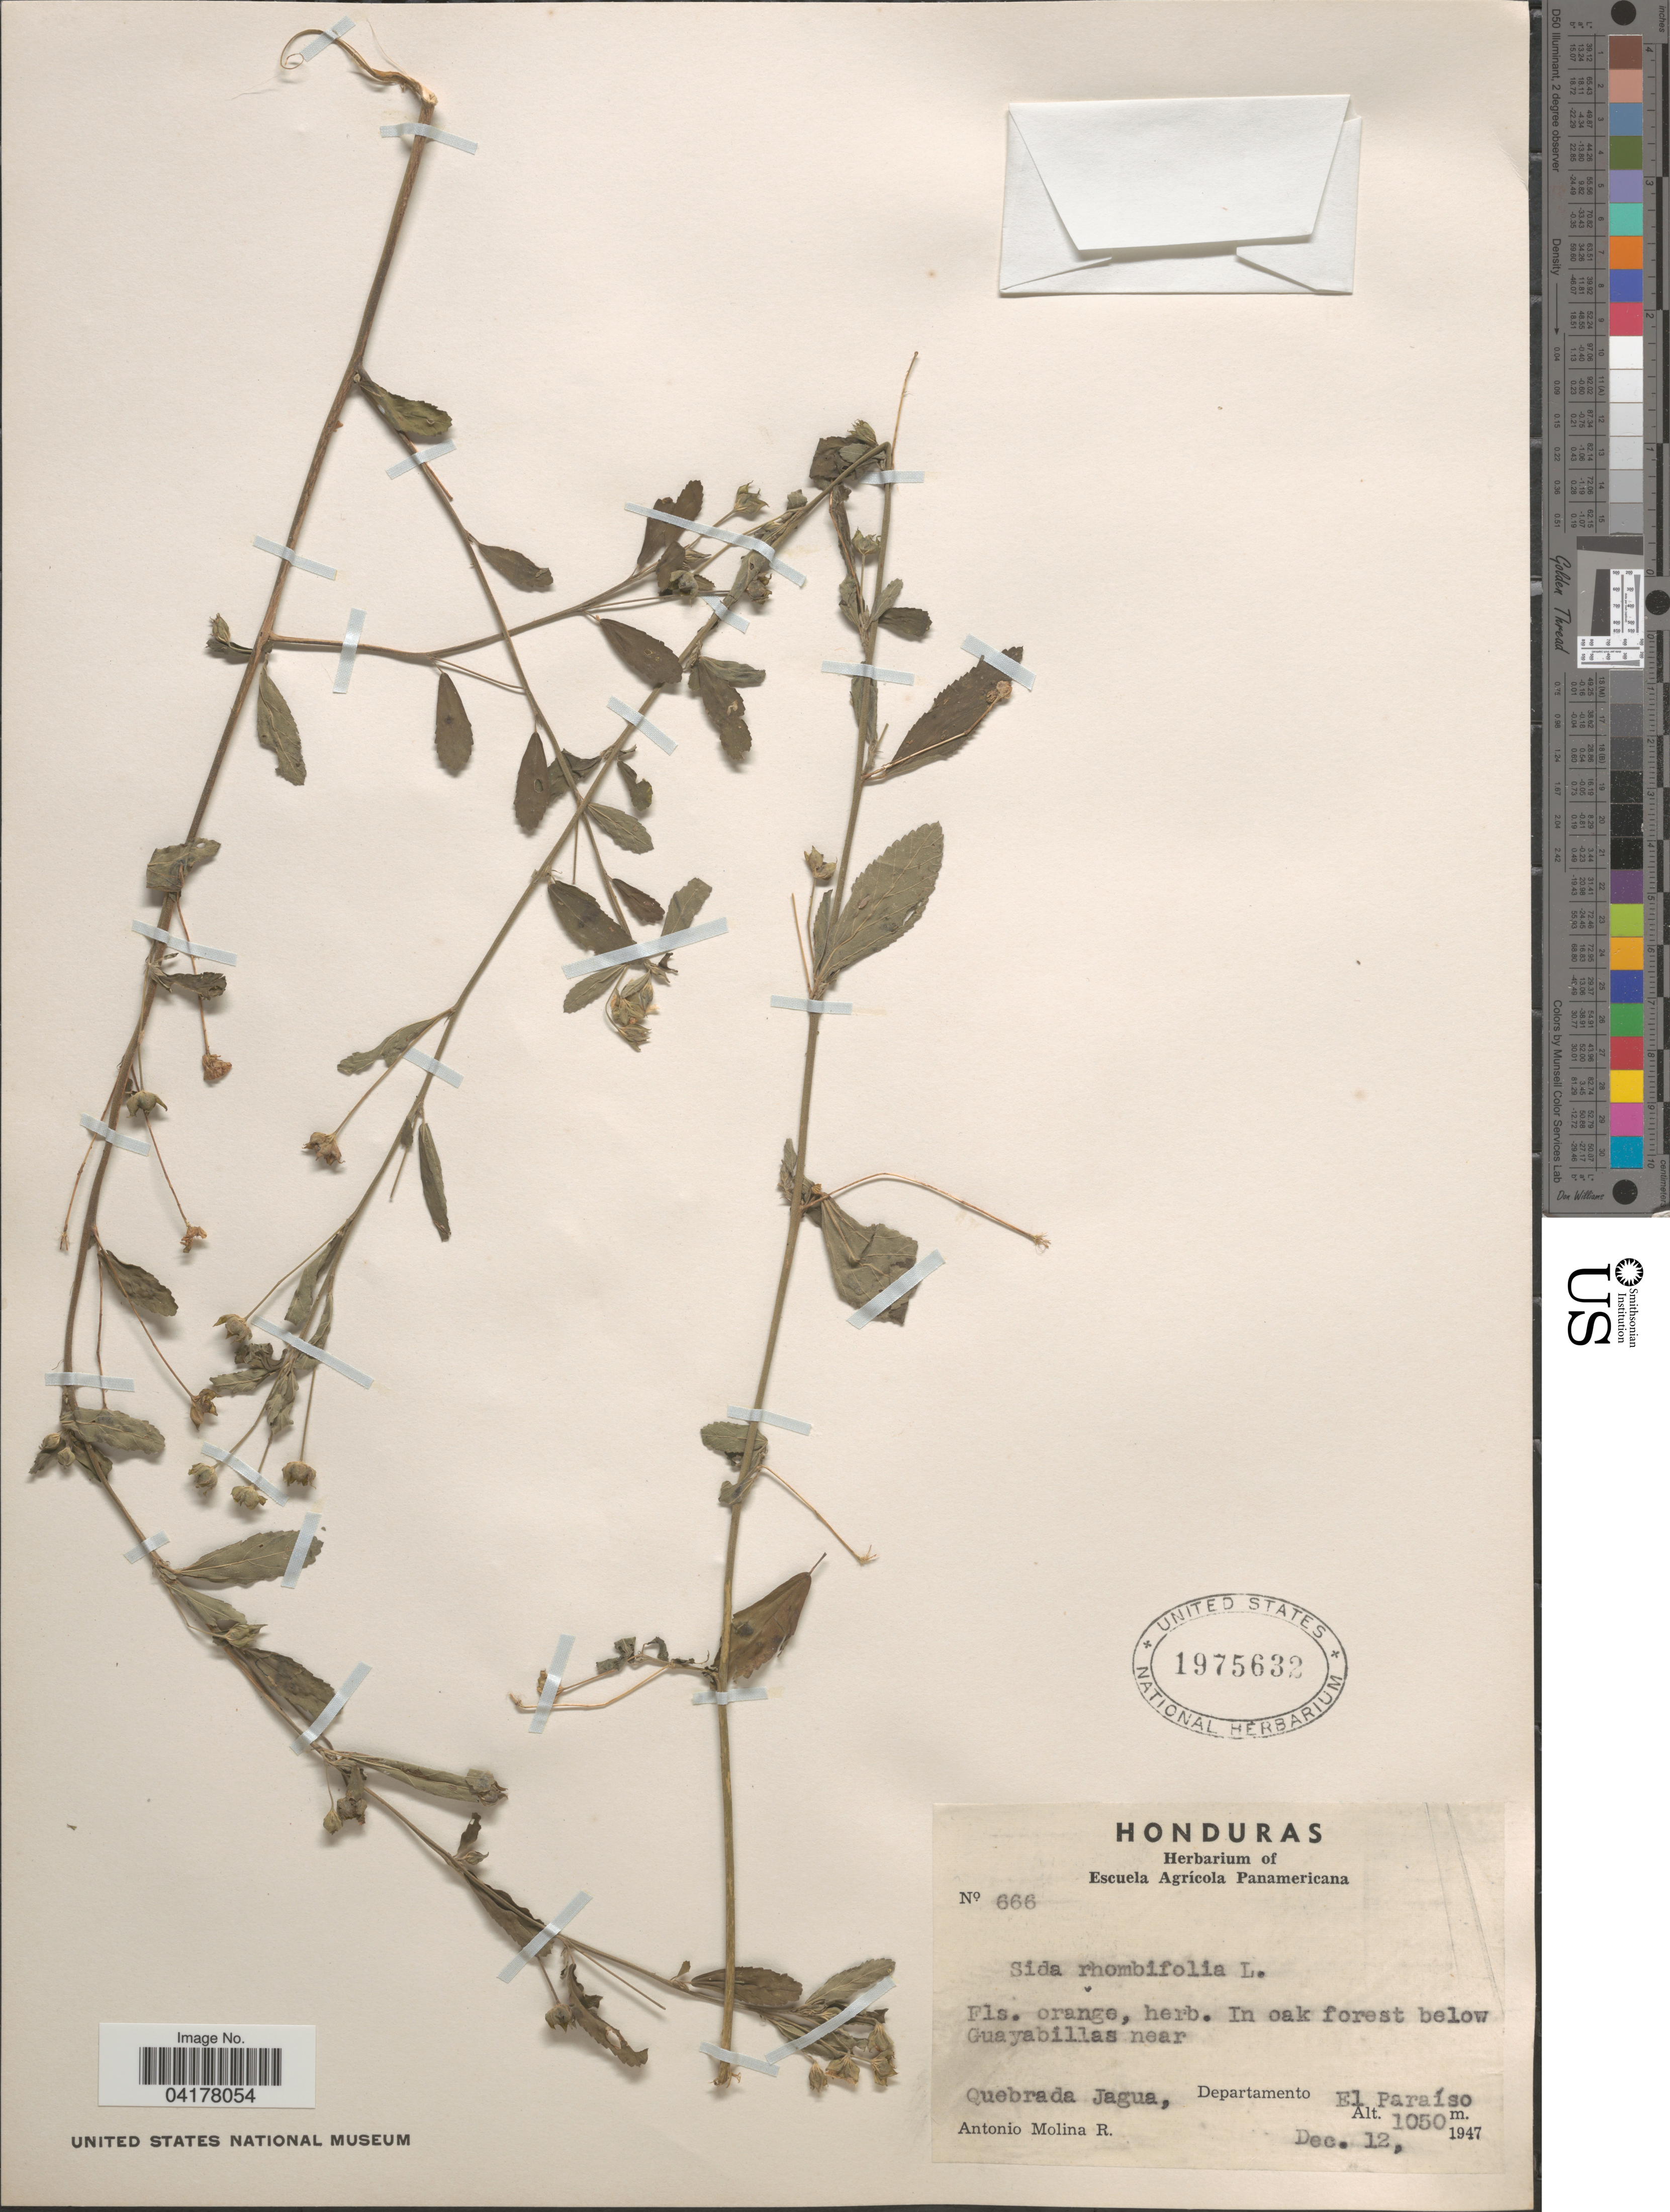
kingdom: Plantae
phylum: Tracheophyta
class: Magnoliopsida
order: Malvales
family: Malvaceae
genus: Sida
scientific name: Sida rhombifolia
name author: L.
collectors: A. Molina R.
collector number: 666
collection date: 1947-12-12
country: Honduras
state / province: El Paraiso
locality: In oak forest below Guayabillas near Quebrada Jagua, Departamento El Paraíso.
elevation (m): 1050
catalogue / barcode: US 1975632